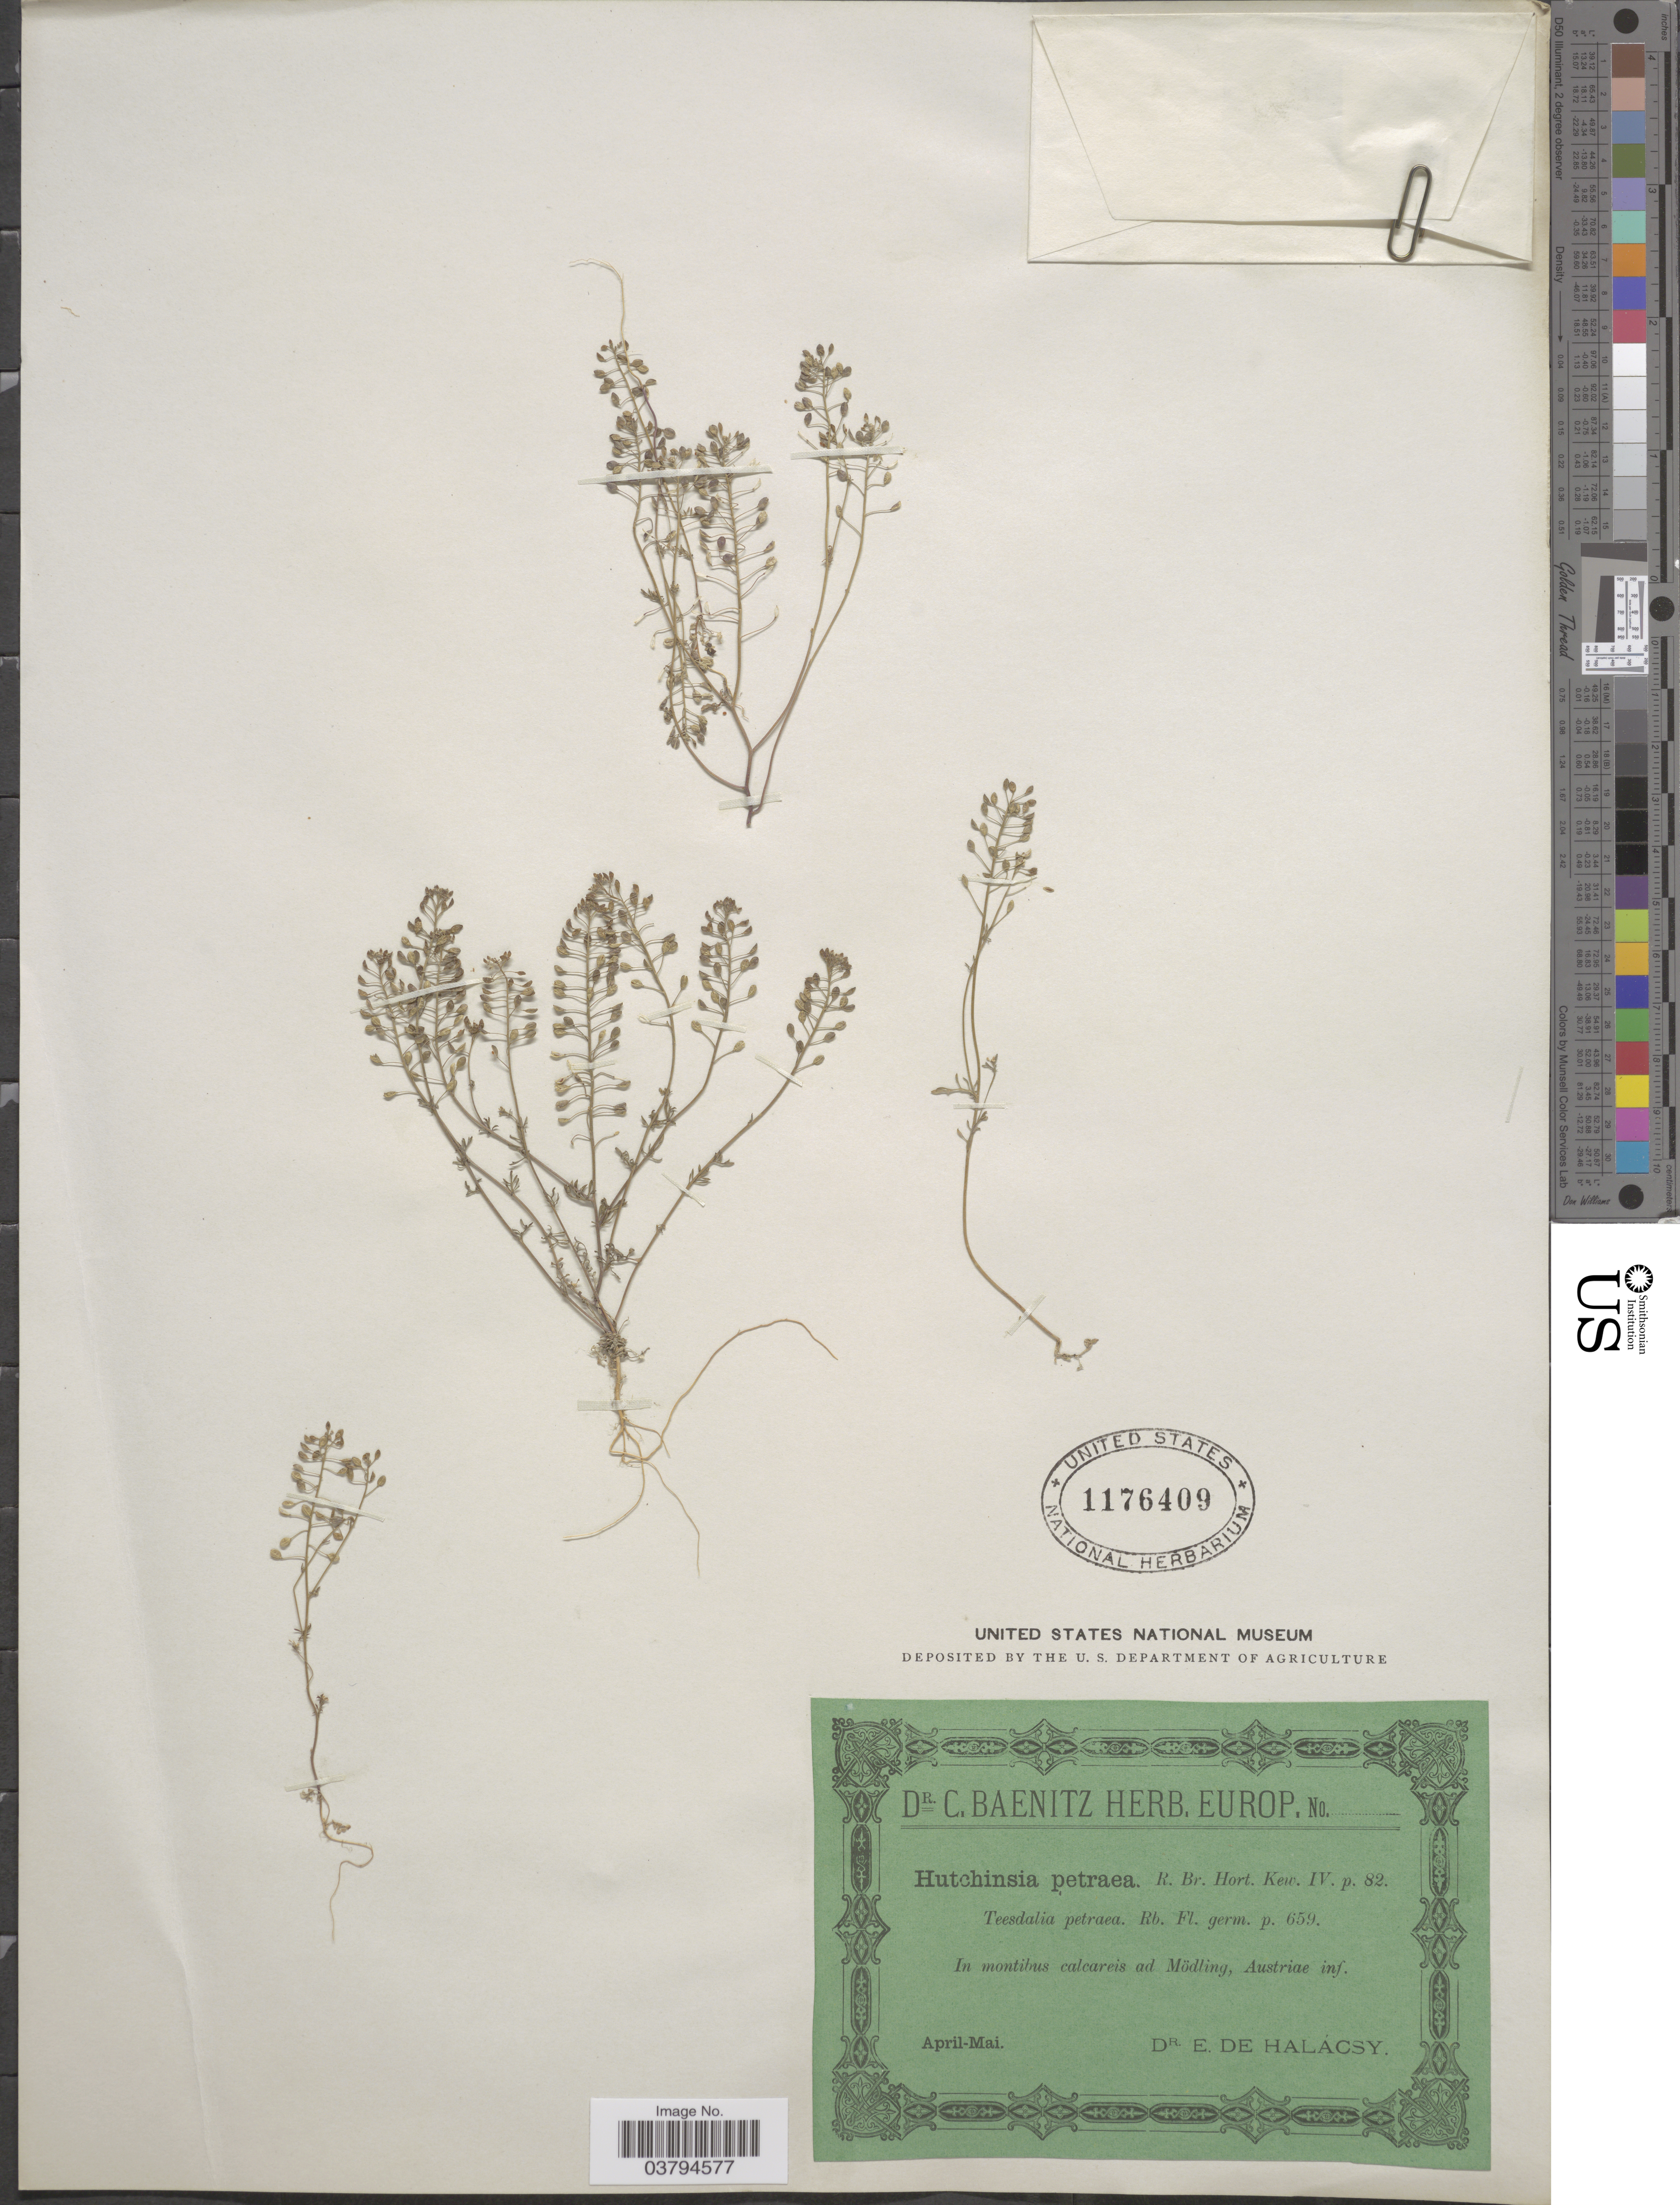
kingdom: Plantae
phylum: Tracheophyta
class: Magnoliopsida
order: Brassicales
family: Brassicaceae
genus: Hutchinsia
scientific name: Hutchinsia petraea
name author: W.T. Aiton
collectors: E. von Halácsy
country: Austria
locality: In montibus calcareis ad Mödling. Austriae inf.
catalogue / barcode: US 1176409